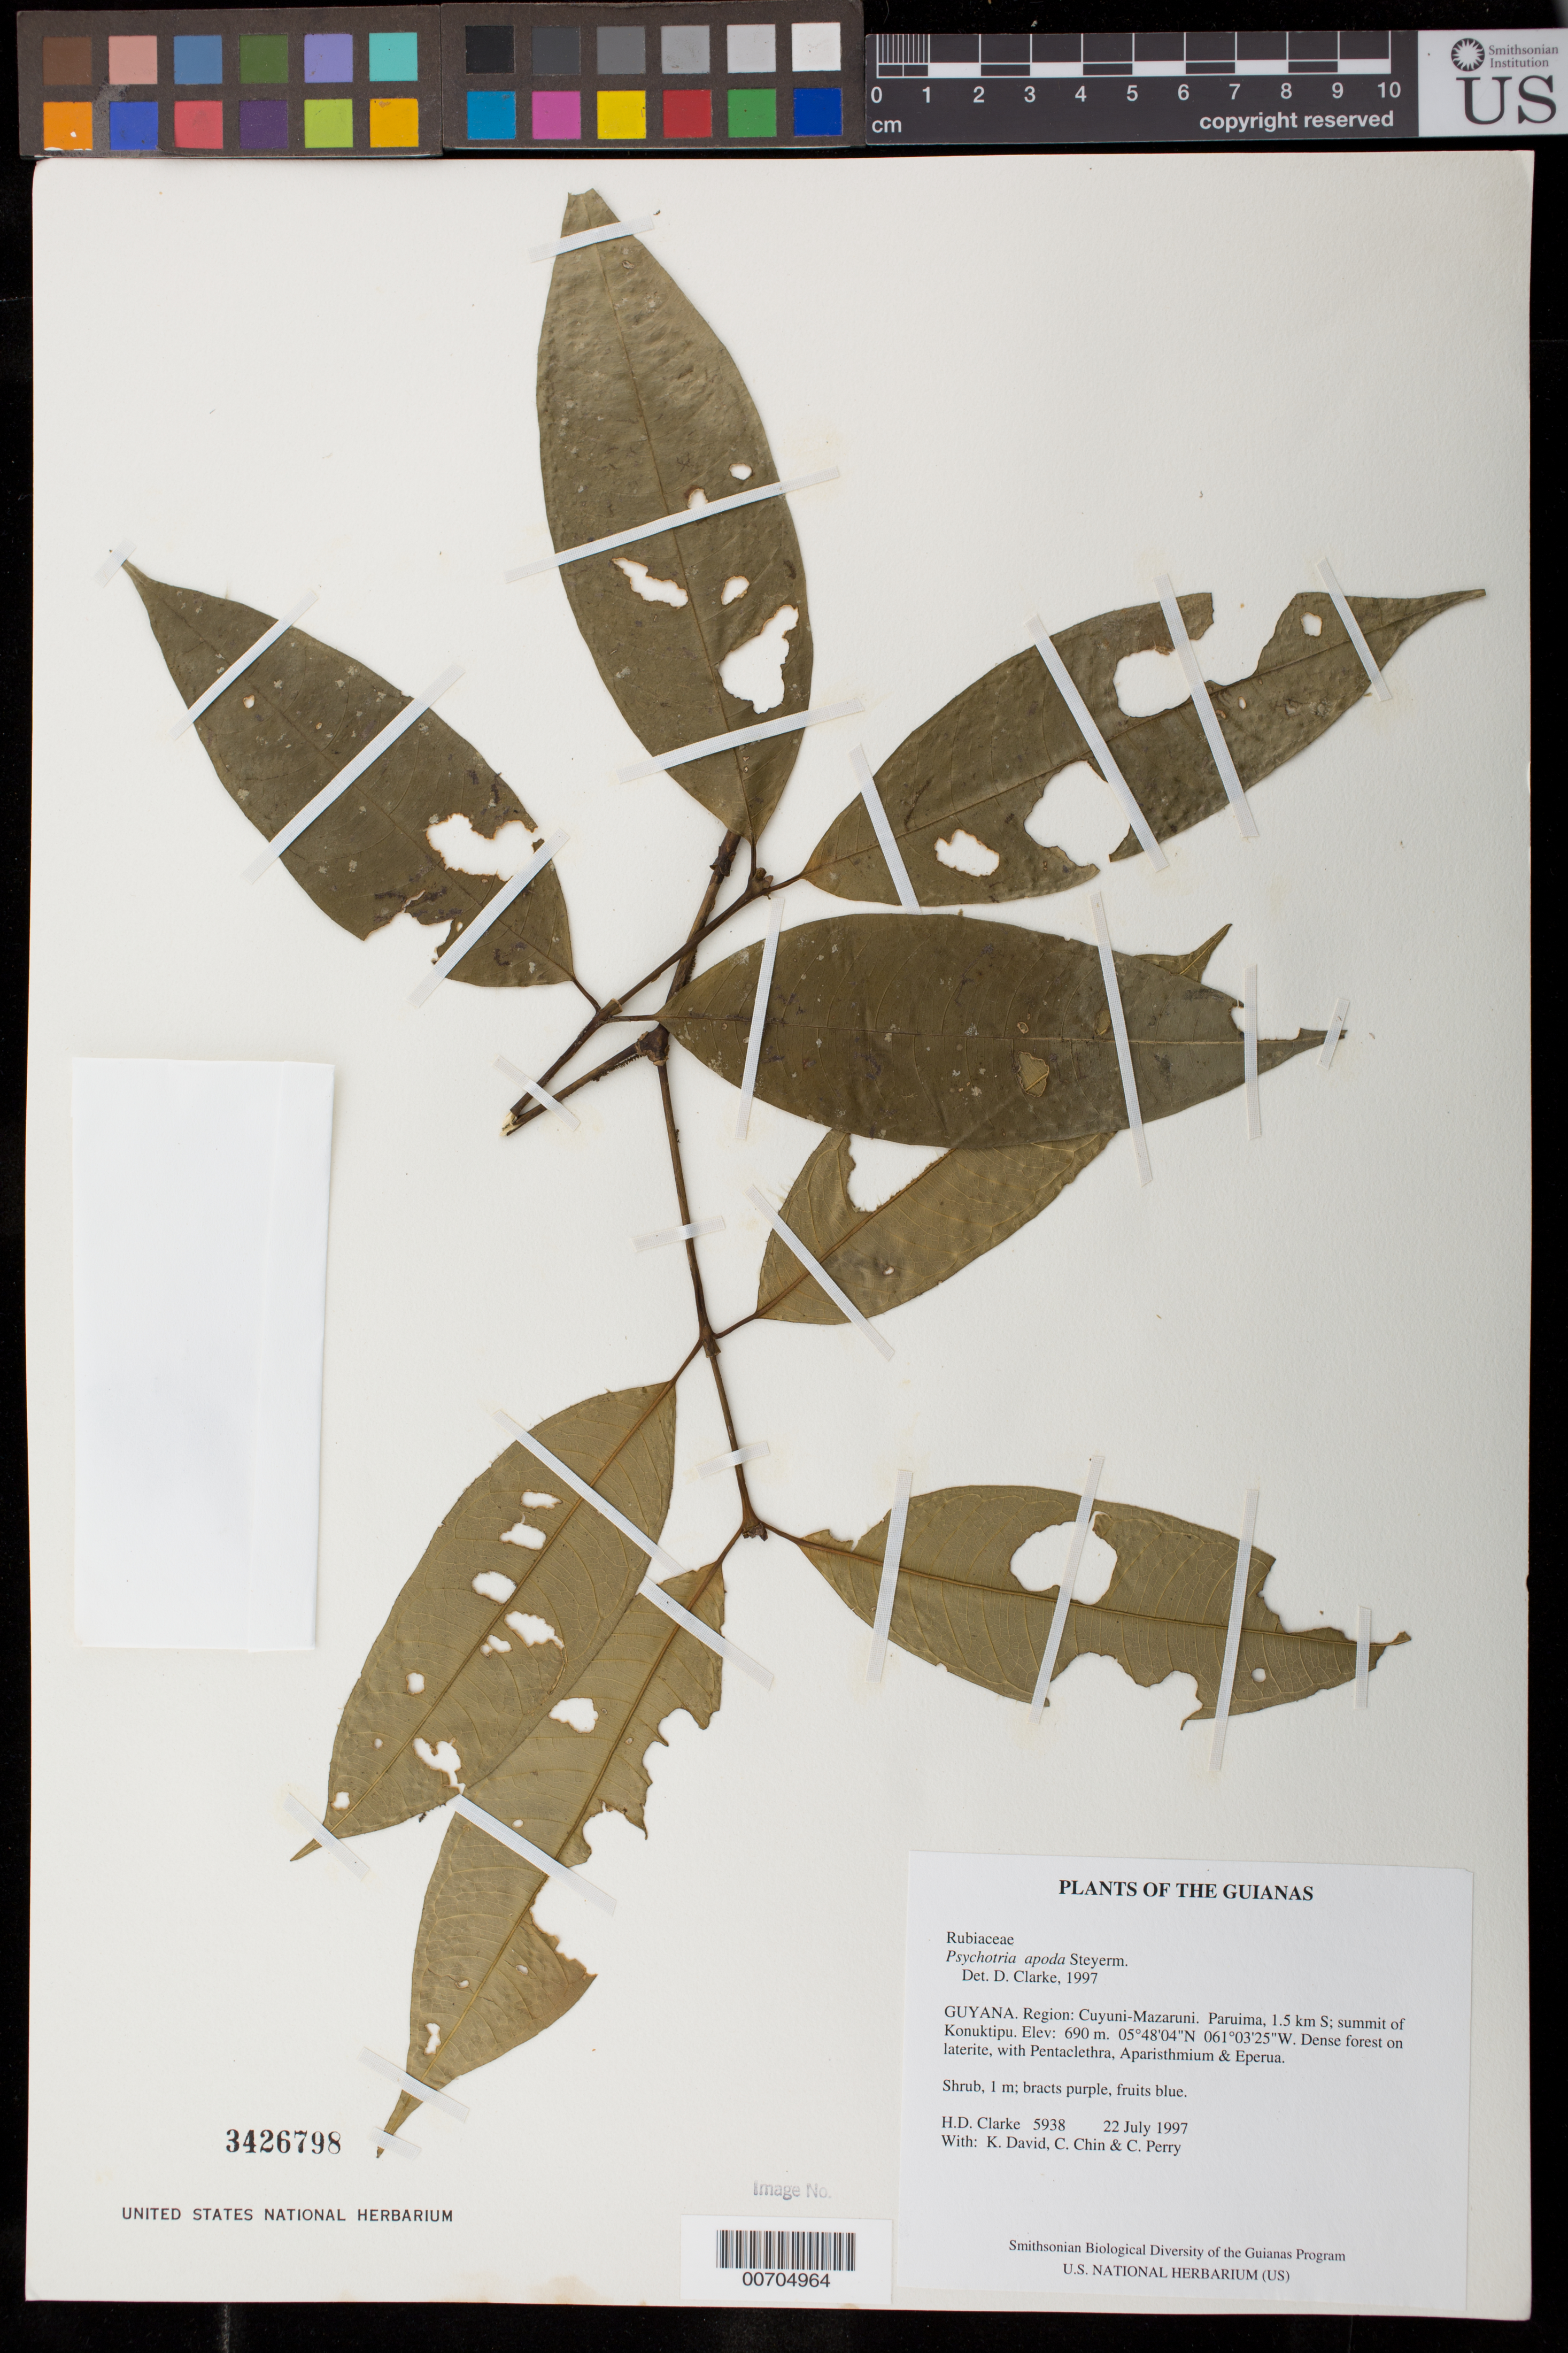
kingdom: Plantae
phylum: Tracheophyta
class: Magnoliopsida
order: Gentianales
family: Rubiaceae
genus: Palicourea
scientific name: Palicourea apoda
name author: (Steyerm.) Delprete & J.H. Kirkbr.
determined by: Kirkbride, J. H., Jr.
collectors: H. D. Clarke, K. David, C. Chin & C. Perry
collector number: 5938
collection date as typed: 22 July 1997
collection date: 1997-07-22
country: Guyana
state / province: Cuyuni-Mazaruni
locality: Paruima, 1.5 km S; summit of Konuktipu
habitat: Dense forest on laterite, with Pentaclethra, Aparisthmium & Eperua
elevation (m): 690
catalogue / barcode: US 3426798